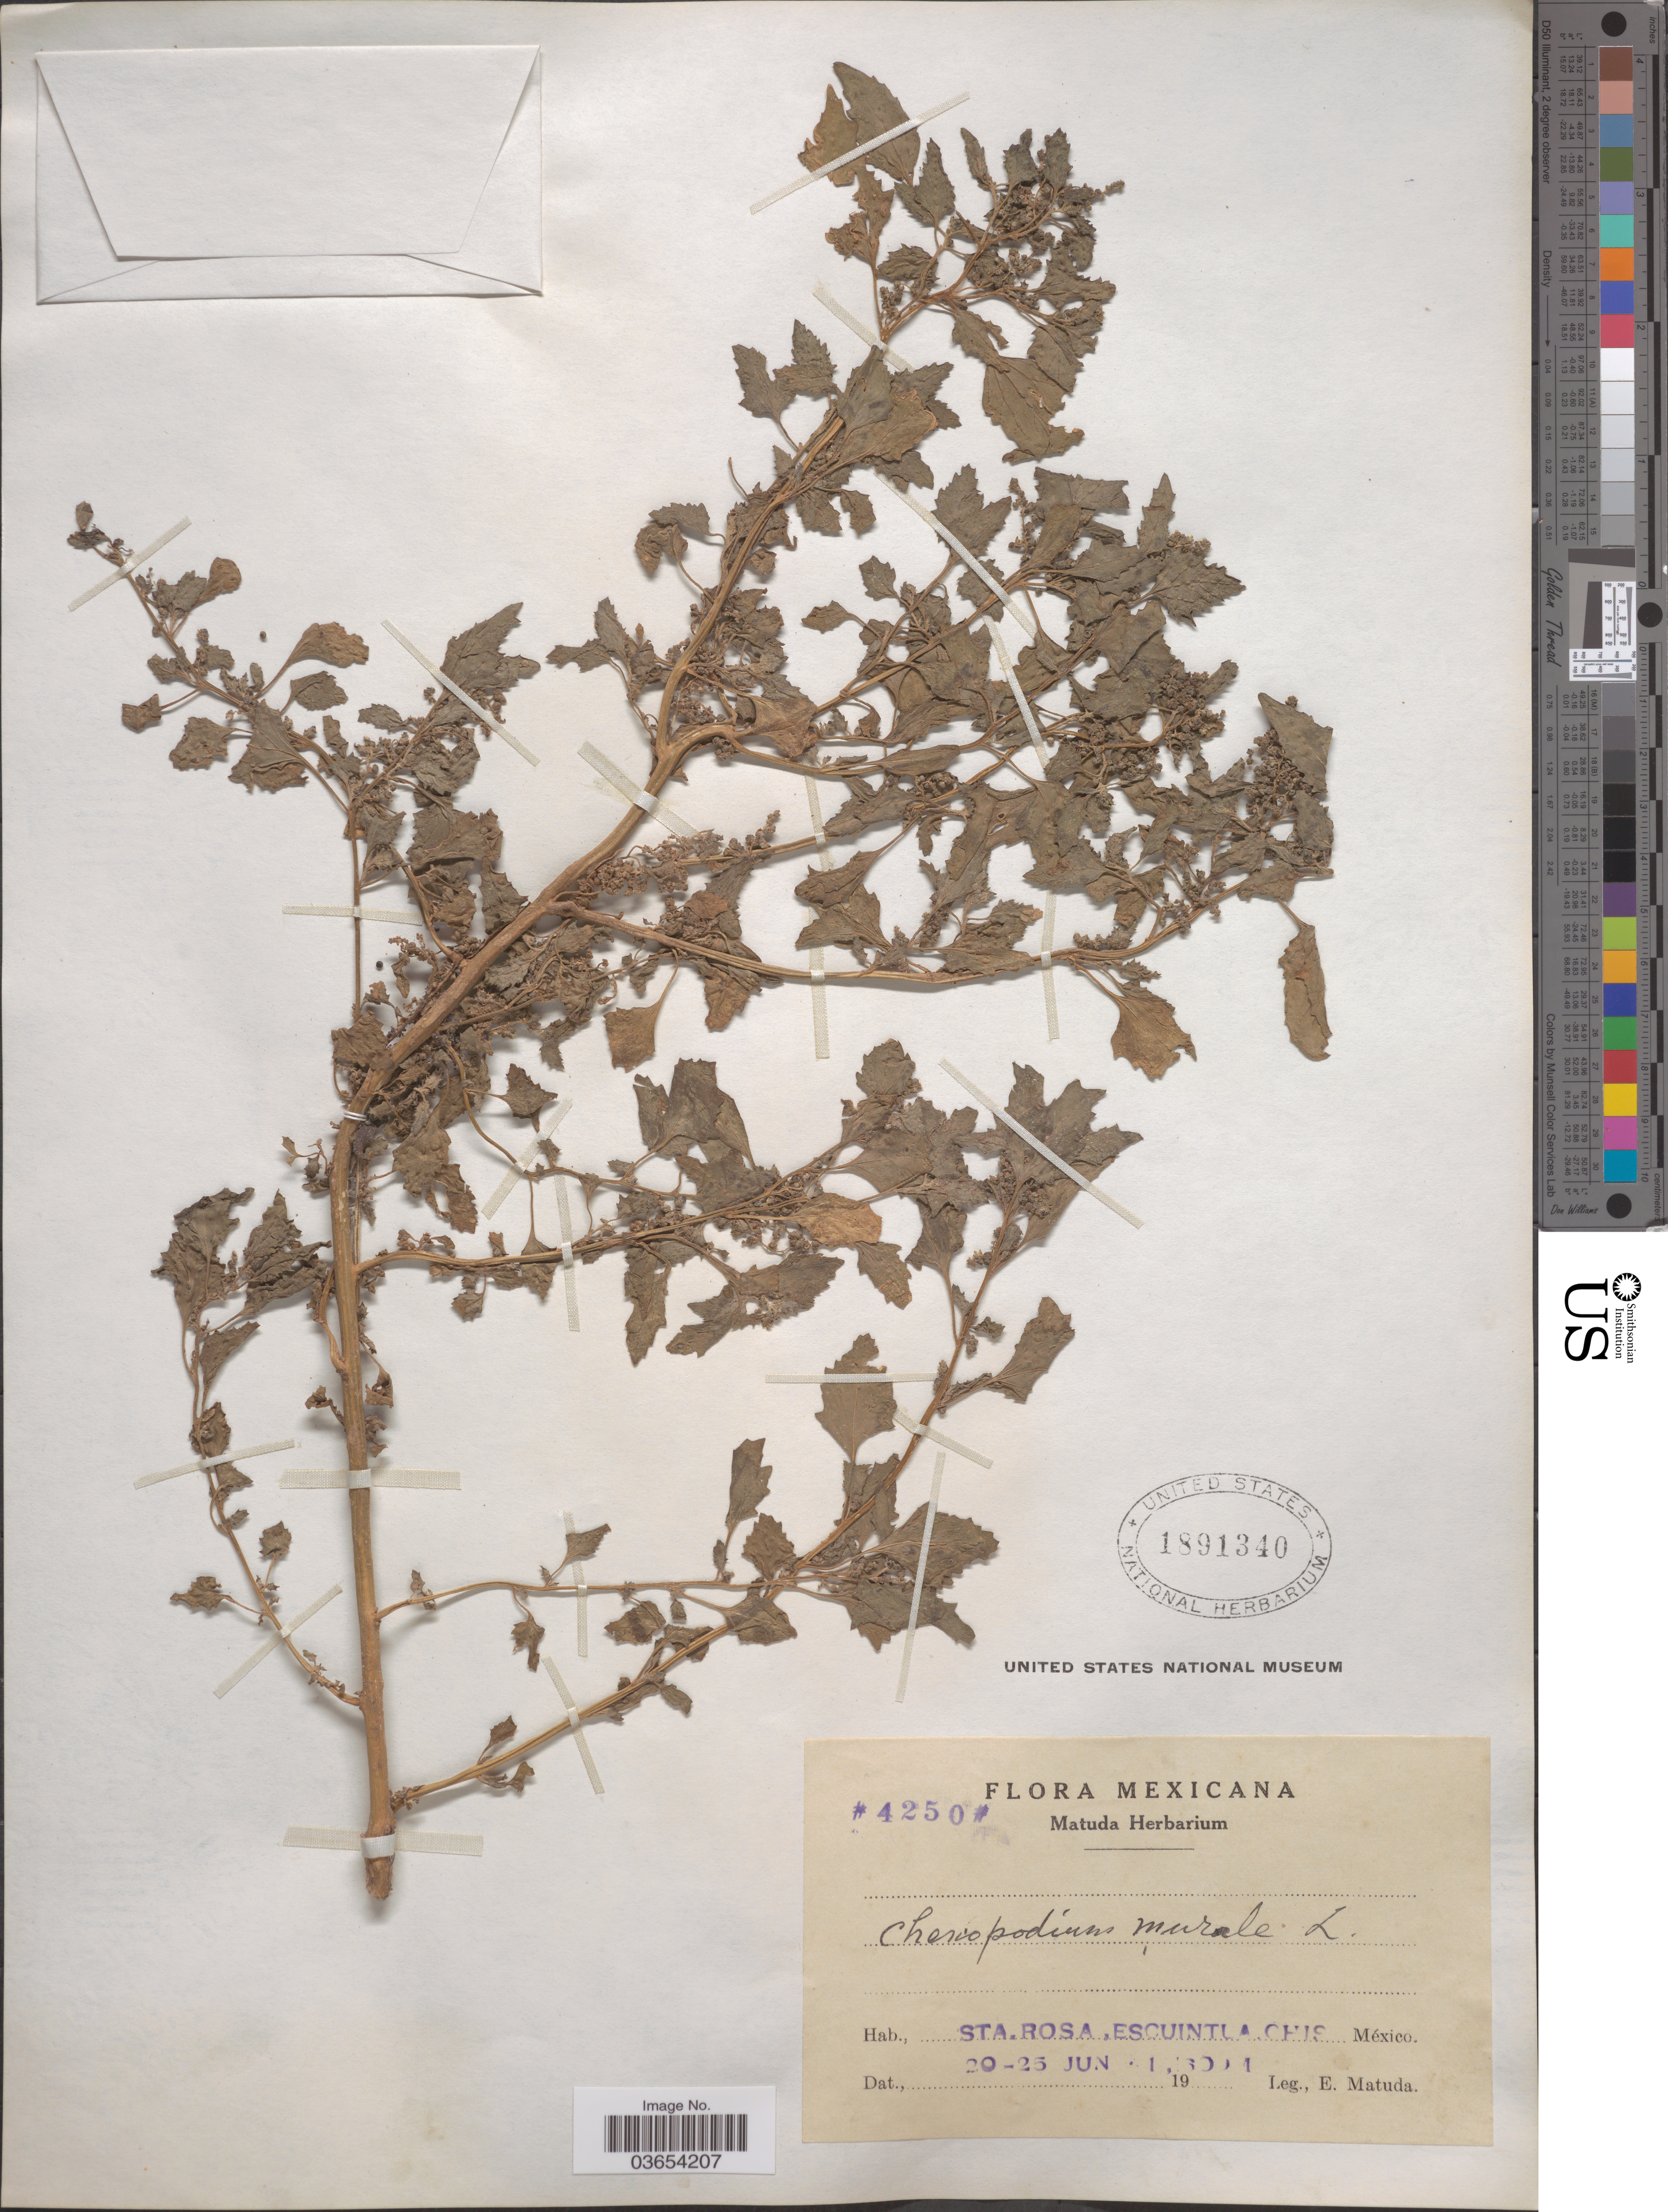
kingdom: Plantae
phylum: Tracheophyta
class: Magnoliopsida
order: Caryophyllales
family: Amaranthaceae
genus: Chenopodium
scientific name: Chenopodium murale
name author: L.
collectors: E. Matuda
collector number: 4250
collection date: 1911-06-20/1911-06-25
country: Mexico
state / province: Chiapas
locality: Sta. Rosa, Escuintla.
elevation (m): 180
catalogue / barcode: US 1891340